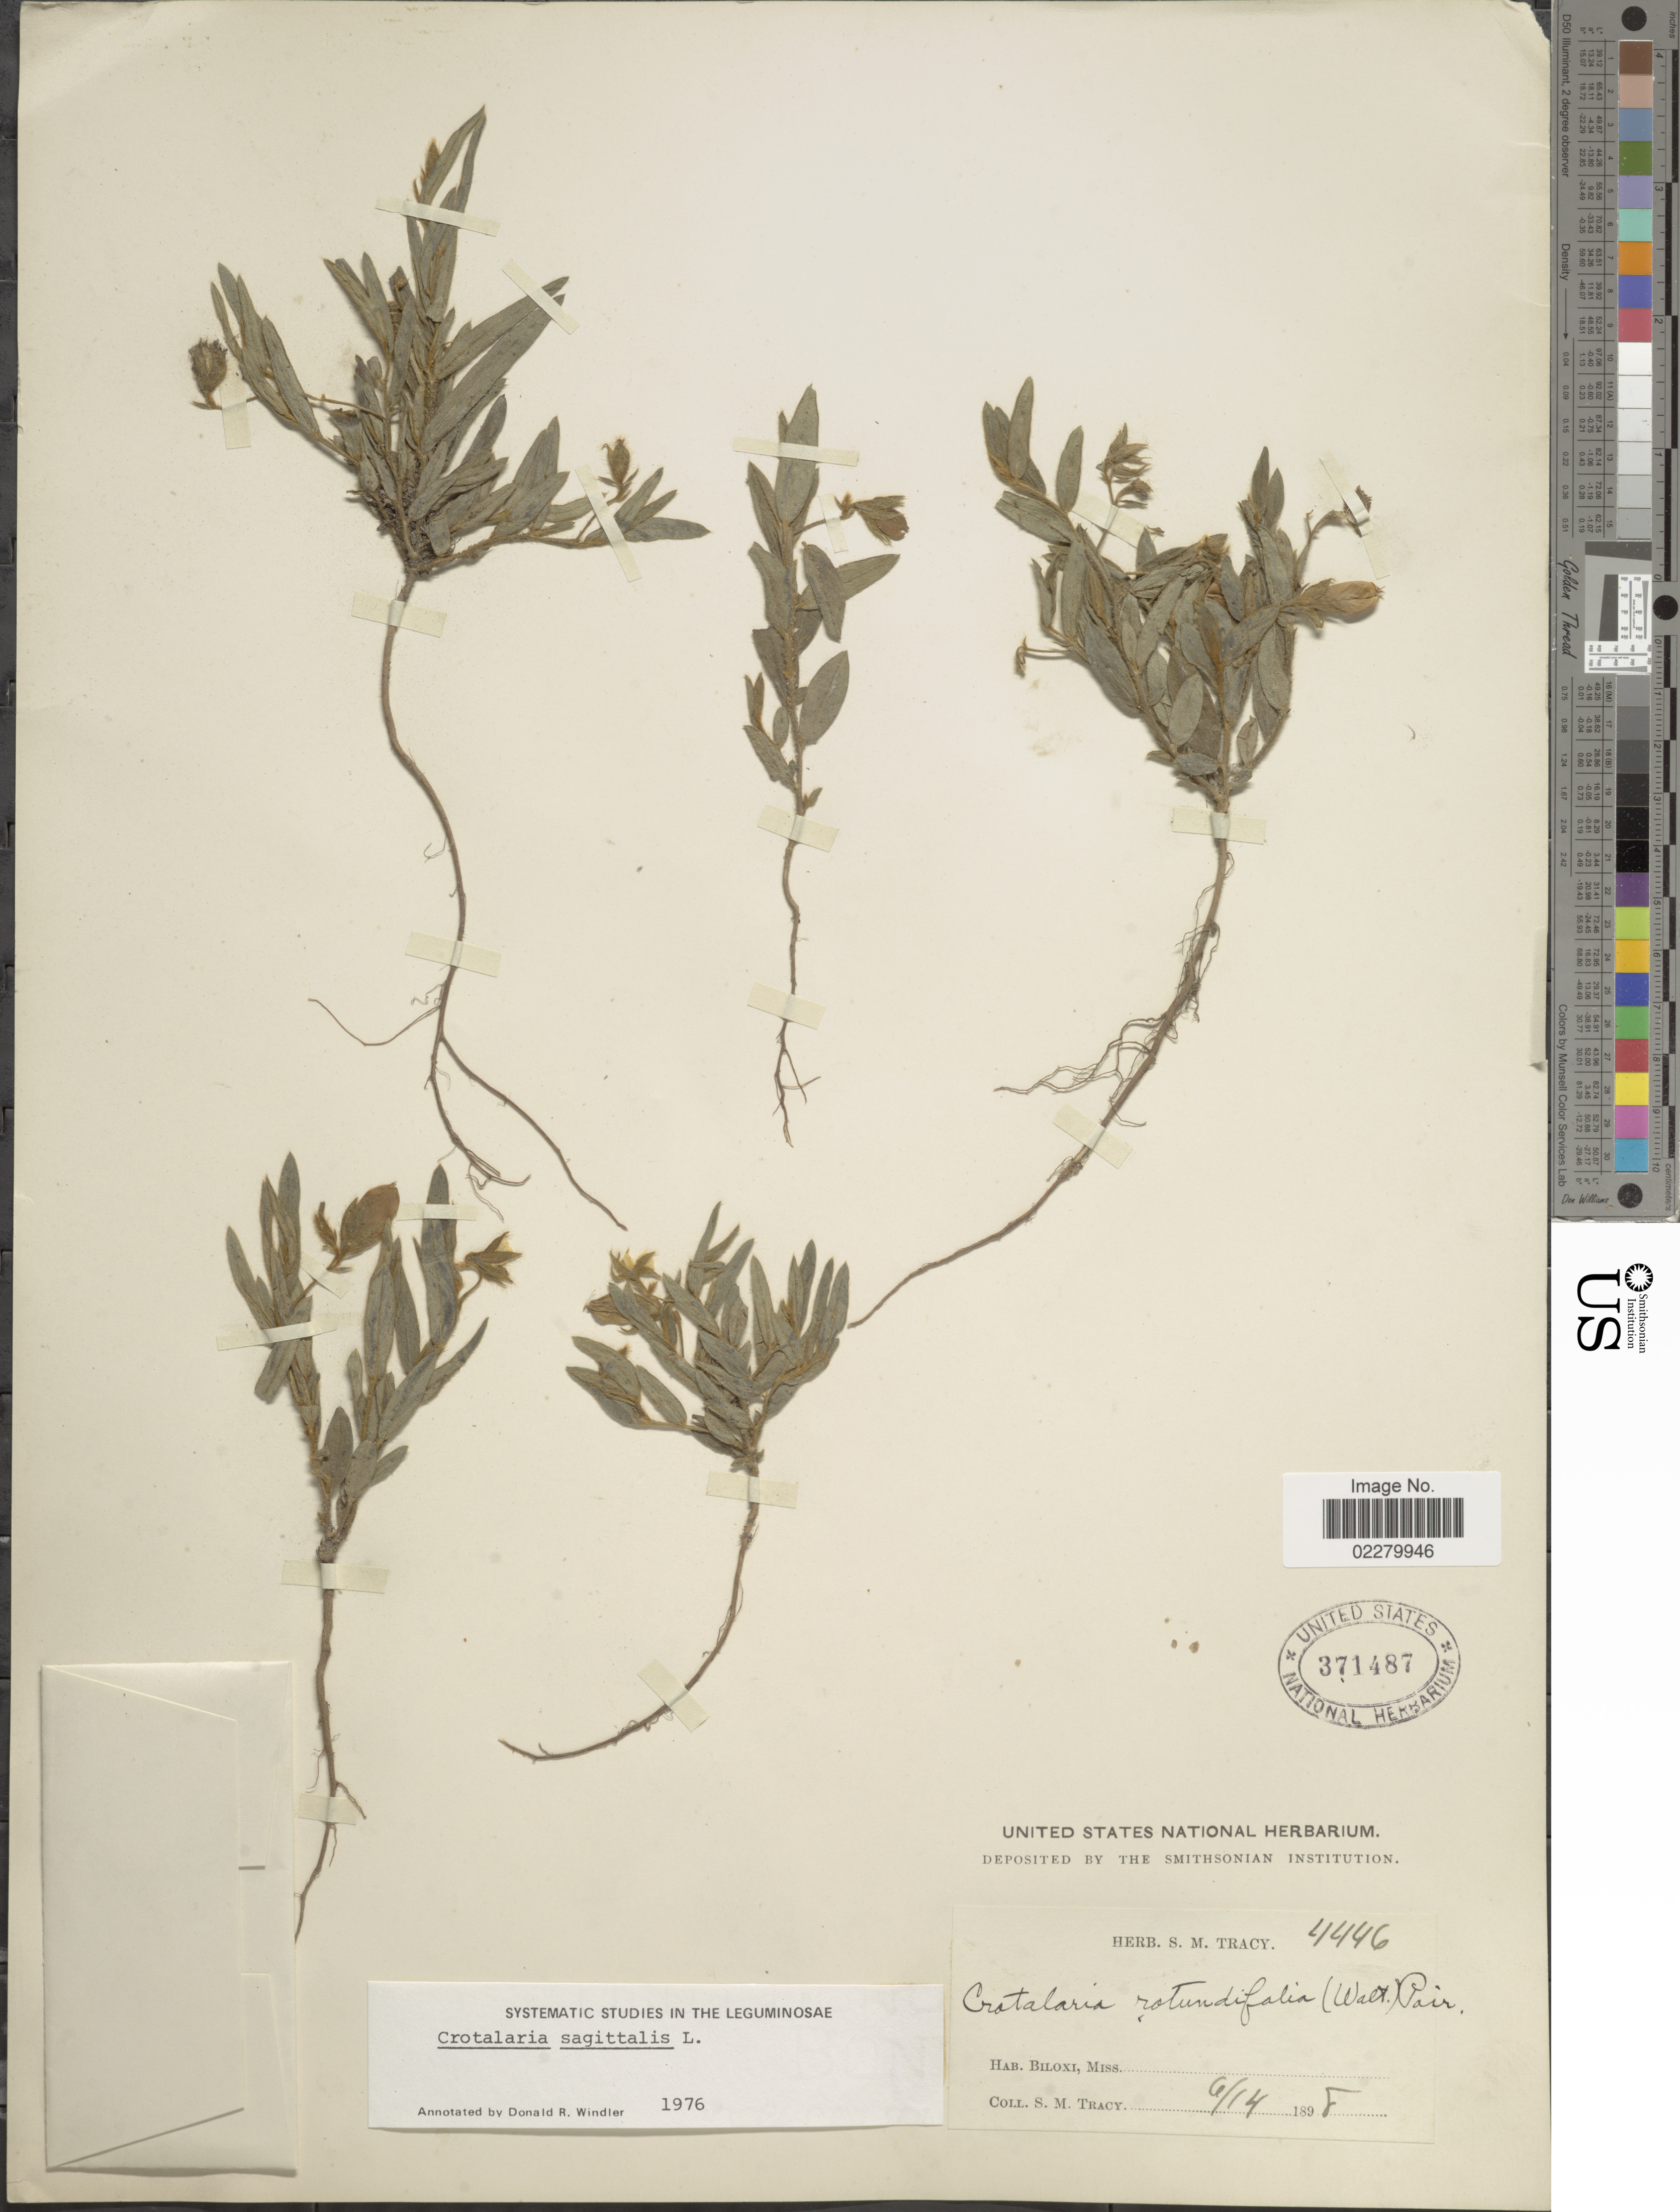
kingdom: Plantae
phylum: Tracheophyta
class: Magnoliopsida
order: Fabales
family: Fabaceae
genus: Crotalaria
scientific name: Crotalaria sagittalis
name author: L.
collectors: S. M. Tracy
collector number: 4446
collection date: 1898-06-14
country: United States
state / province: Mississippi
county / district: Harrison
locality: Biloxi, Miss.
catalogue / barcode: US 371487